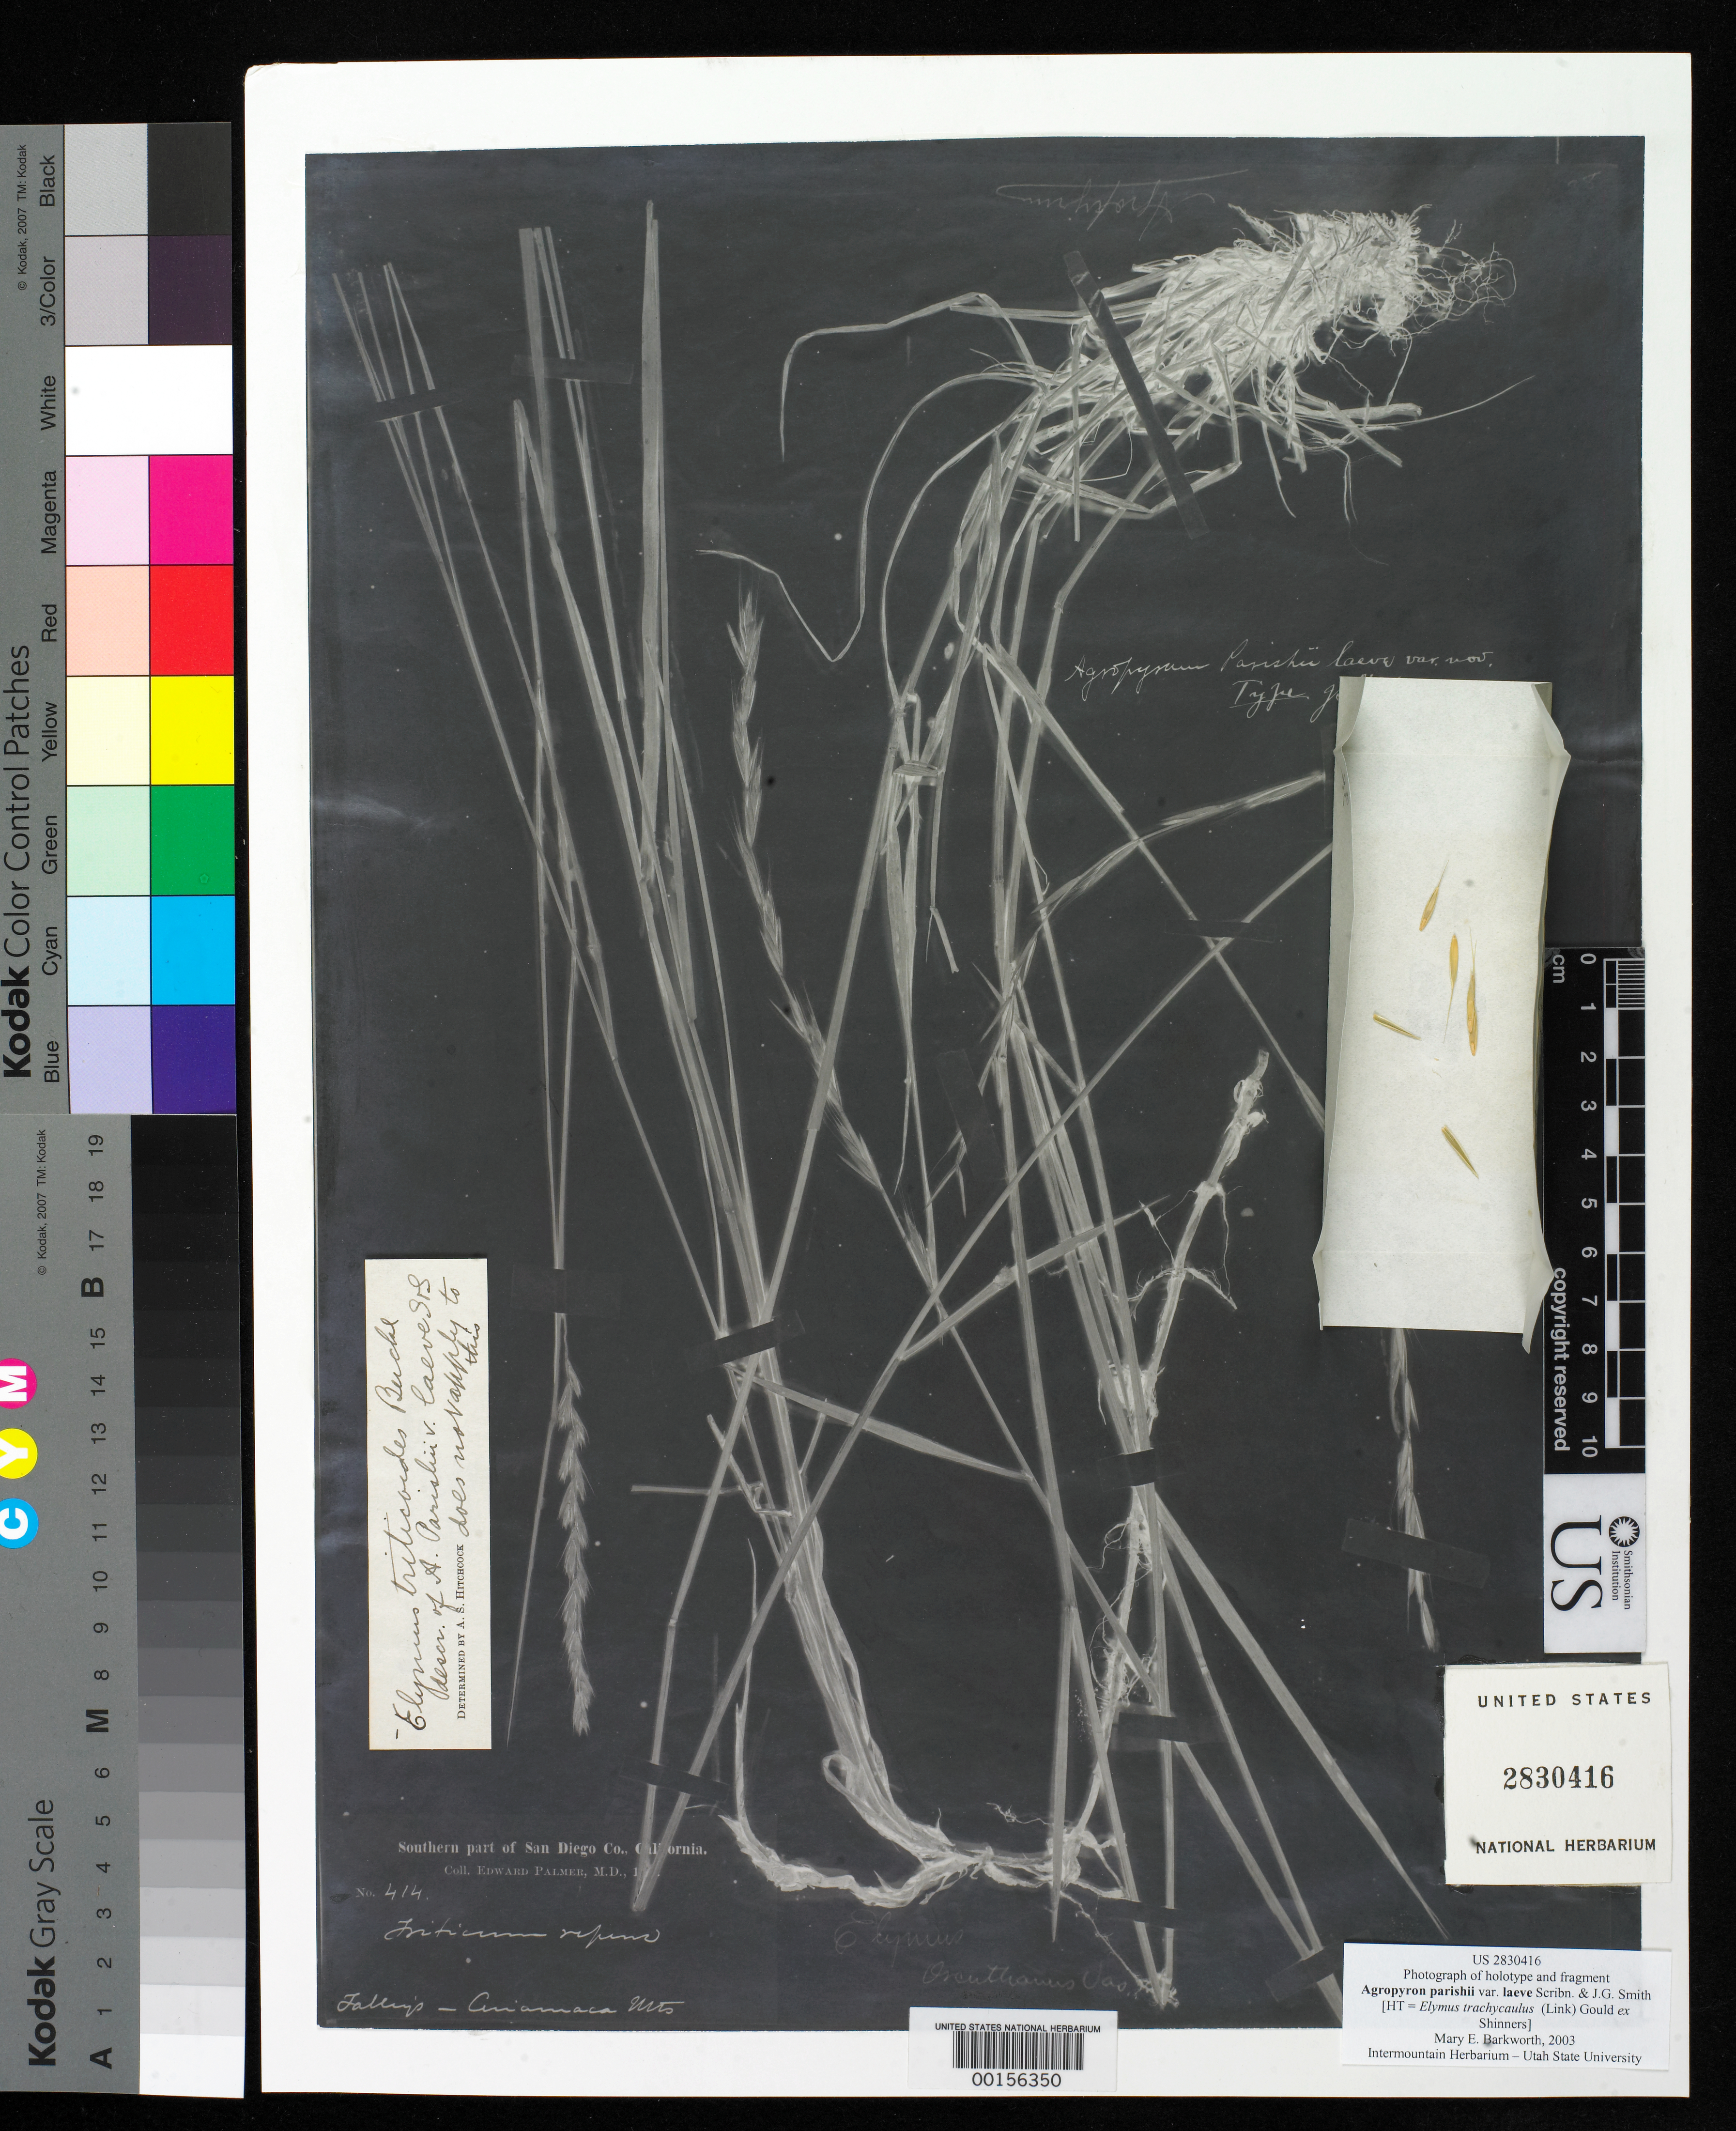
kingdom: Plantae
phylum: Tracheophyta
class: Liliopsida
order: Poales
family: Poaceae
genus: Agropyron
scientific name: Agropyron parishii var. laeve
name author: Scribn. & J.G. Sm.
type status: Type Fragment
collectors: E. Palmer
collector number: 414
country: United States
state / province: California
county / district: San Diego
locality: Fowley's Cuiamaca mountains, southern part of county.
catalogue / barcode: US 2830416